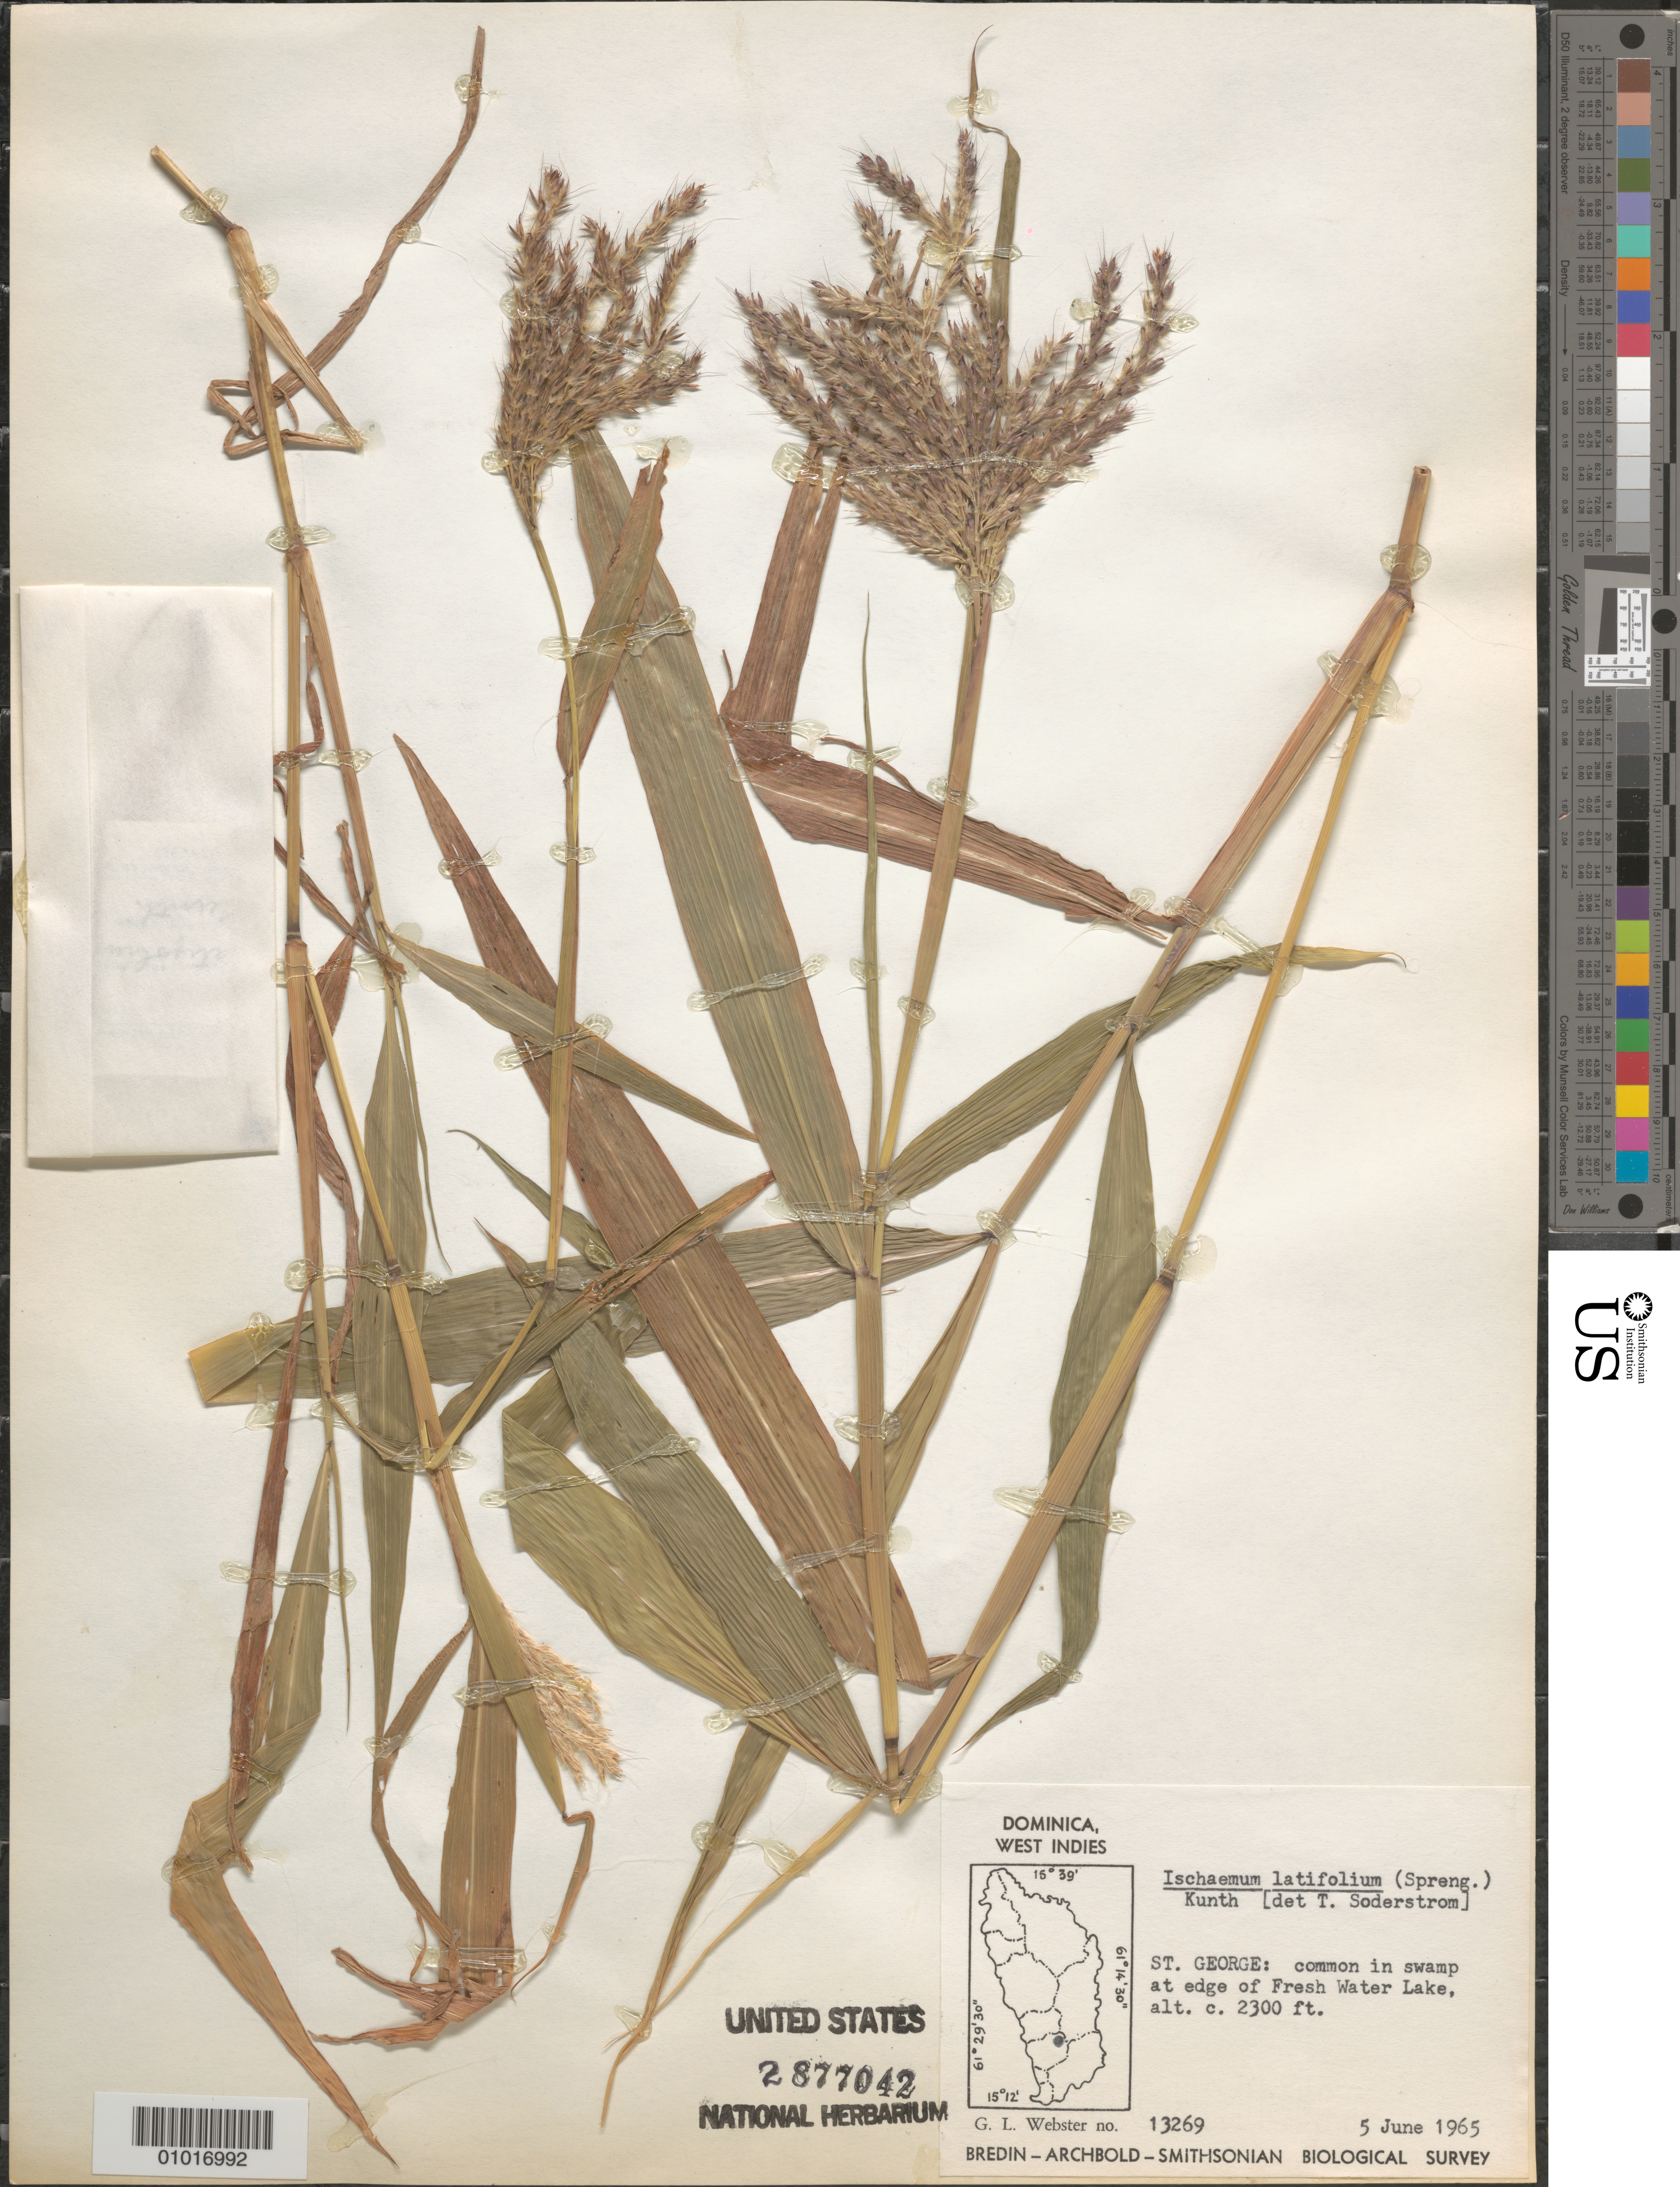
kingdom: Plantae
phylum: Tracheophyta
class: Liliopsida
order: Poales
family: Poaceae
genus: Ischaemum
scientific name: Ischaemum latifolium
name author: (Spreng.) Kunth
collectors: G. L. Webster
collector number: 13269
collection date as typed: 05 Jun 1965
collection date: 1965-06-05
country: Dominica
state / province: St. George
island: Dominica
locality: St. George: common in swamp at edge of Fresh Water Lake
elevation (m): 701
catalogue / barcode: US 2877042